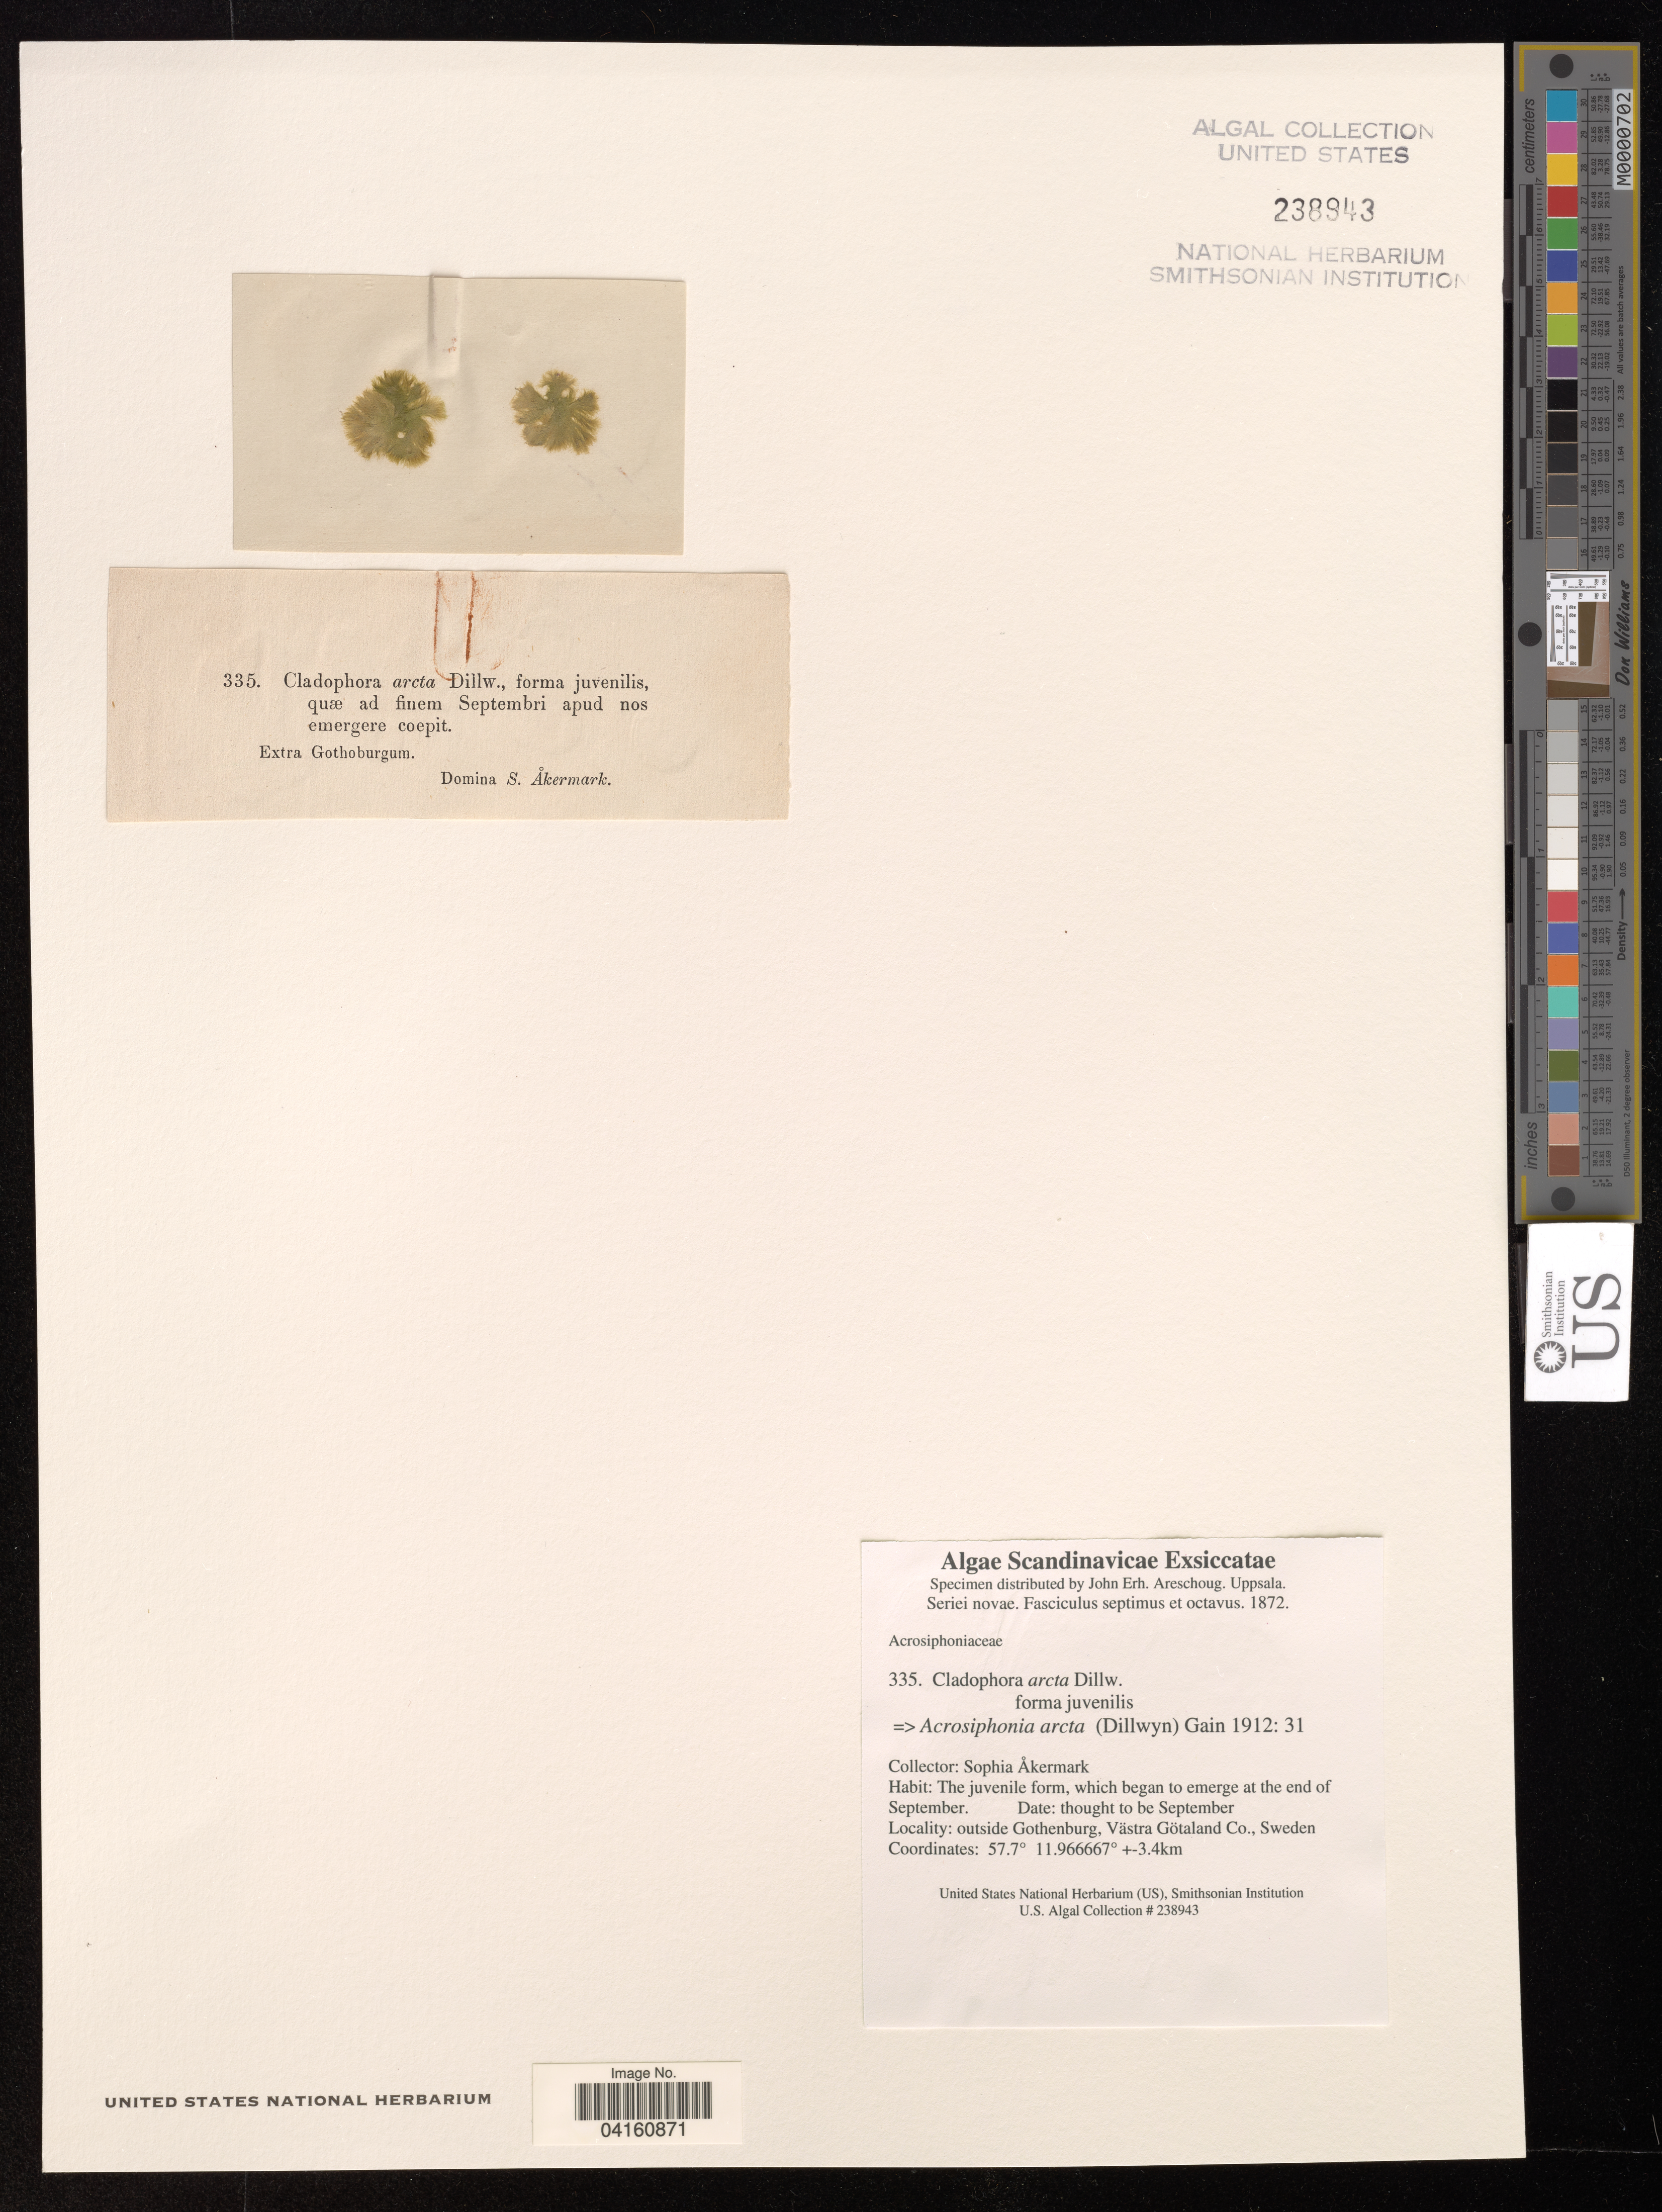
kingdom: Plantae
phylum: Chlorophyta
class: Ulvophyceae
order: Ulotrichales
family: Ulotrichaceae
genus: Acrosiphonia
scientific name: Acrosiphonia arcta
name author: (Dillwyn) Gain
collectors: S. Akermark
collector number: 335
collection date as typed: thought to be September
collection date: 1872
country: Sweden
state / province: Västra Götaland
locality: Outside Gotheburg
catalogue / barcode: US 238943